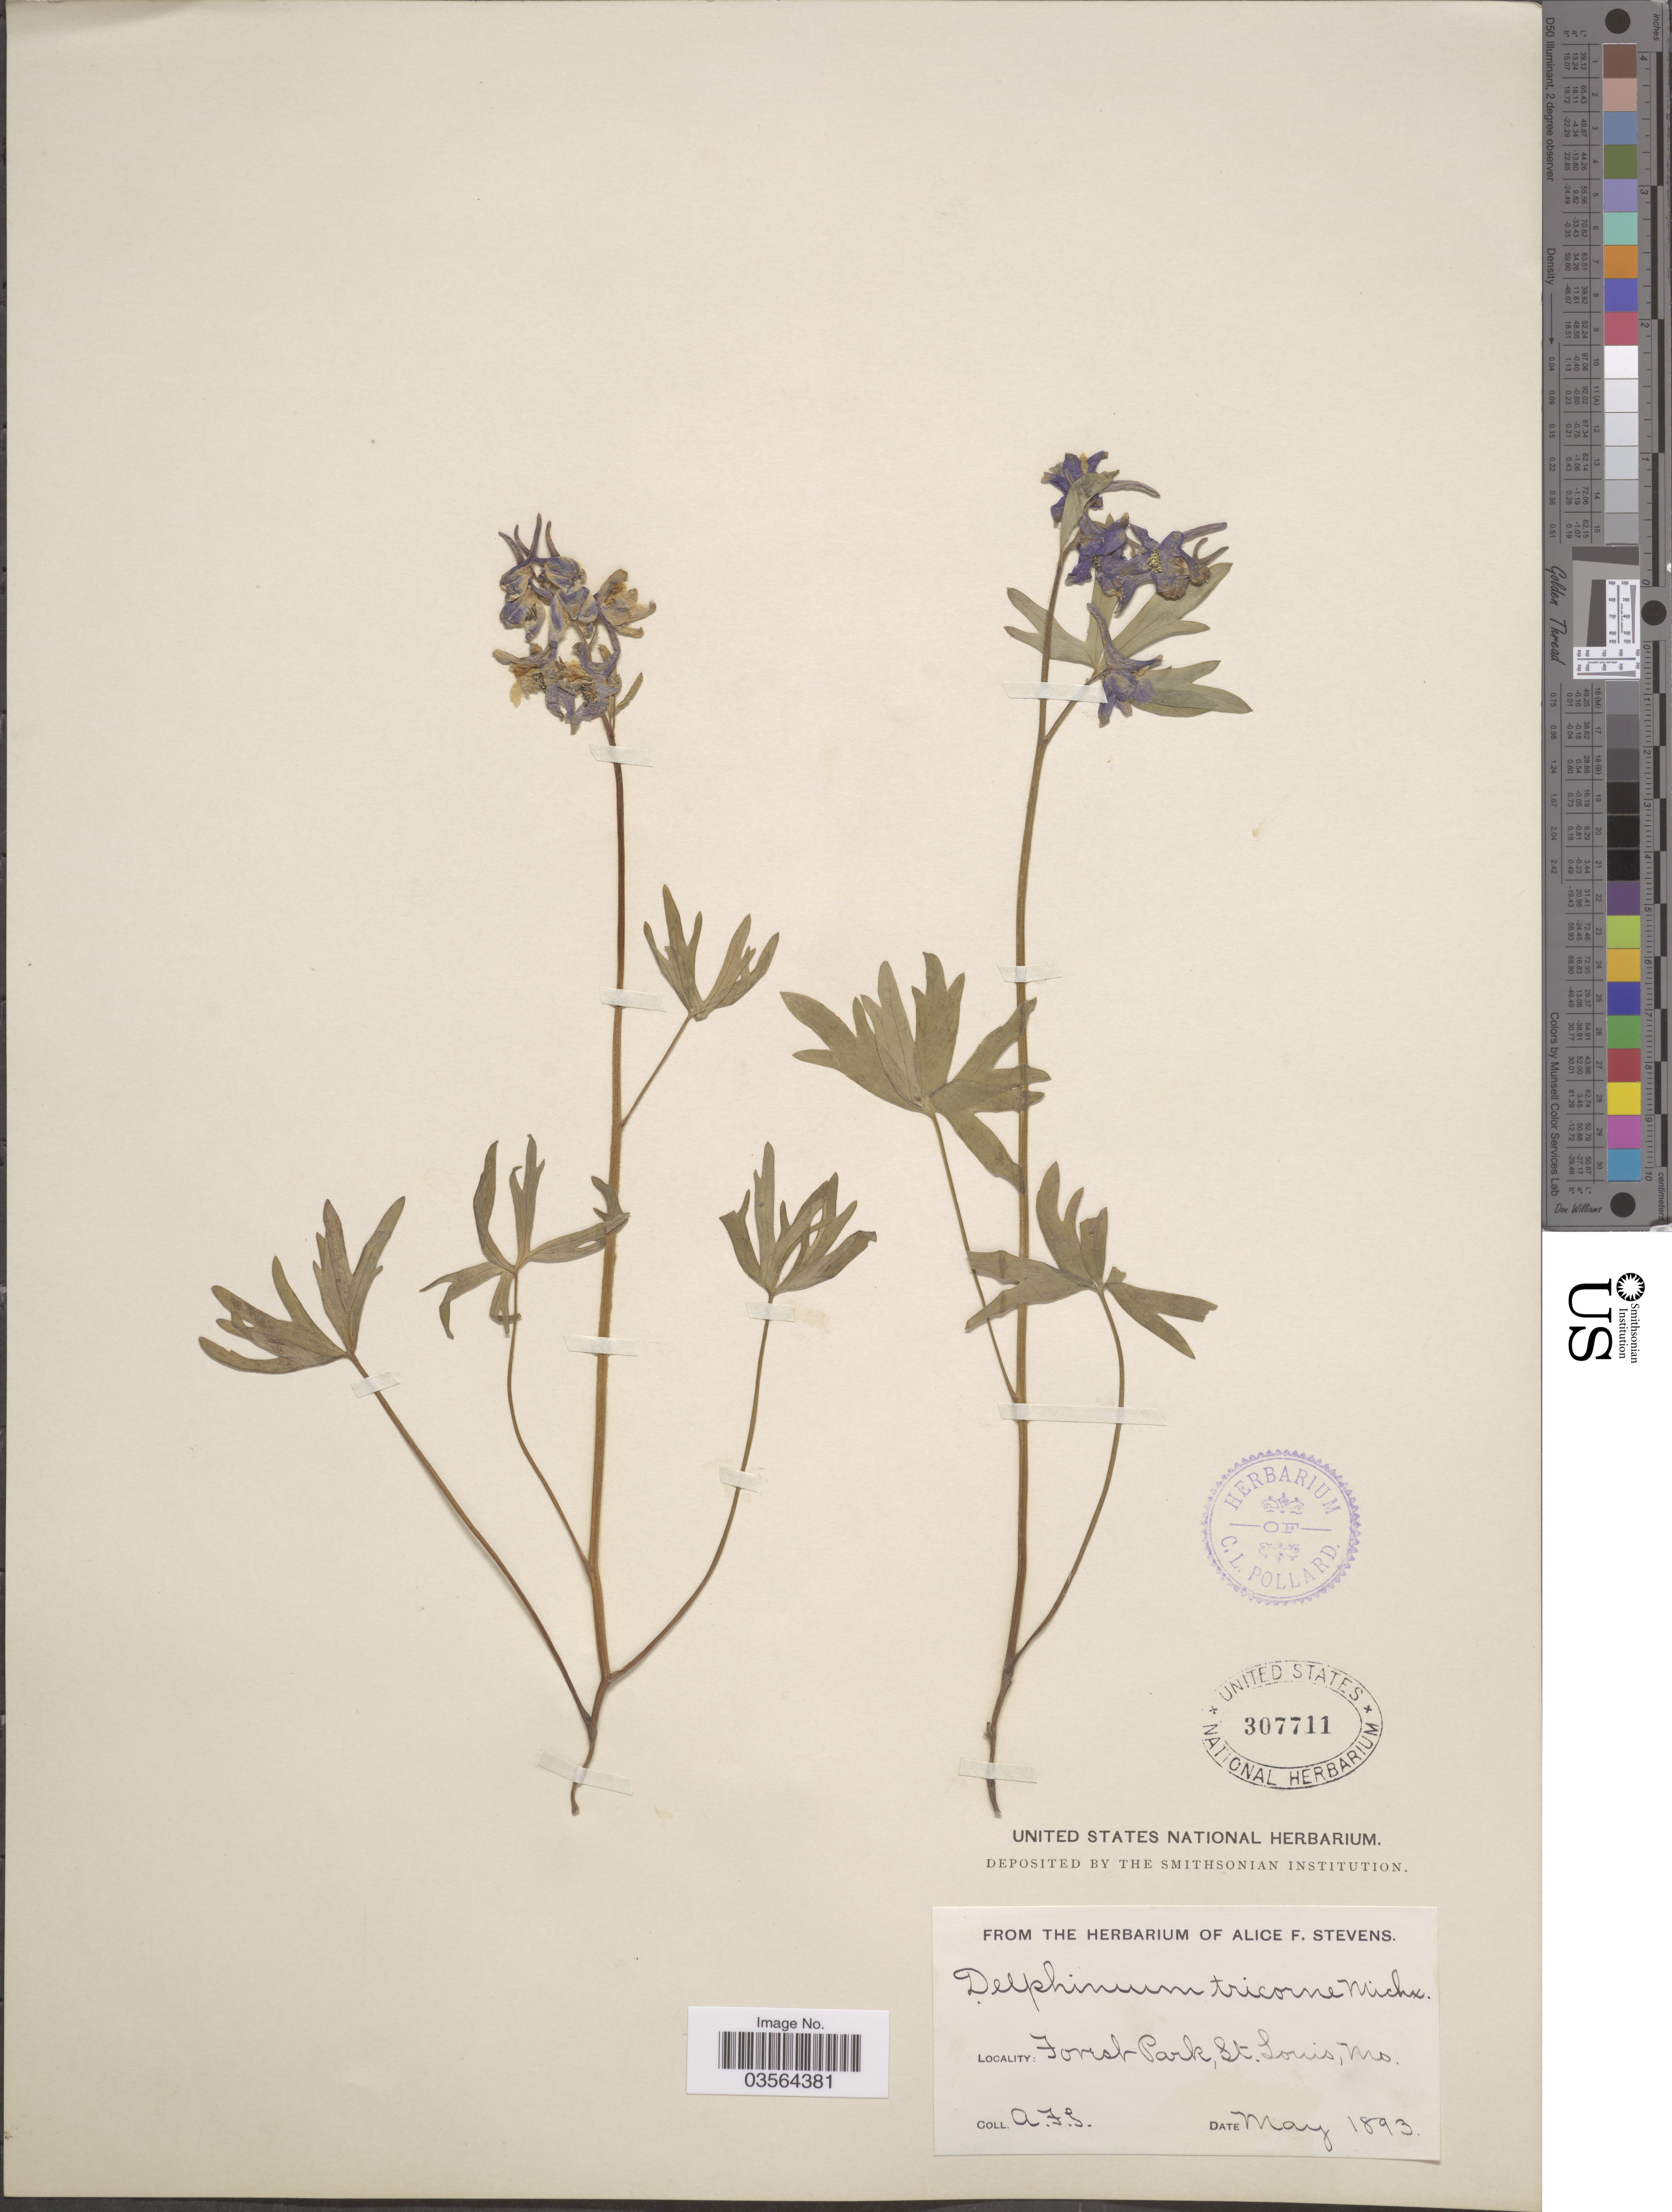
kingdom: Plantae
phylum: Tracheophyta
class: Magnoliopsida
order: Ranunculales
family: Ranunculaceae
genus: Delphinium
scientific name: Delphinium tricorne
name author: Michx.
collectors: A. Stevens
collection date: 1893-05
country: United States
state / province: Missouri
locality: Forest Park, St. Louis.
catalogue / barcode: US 307711